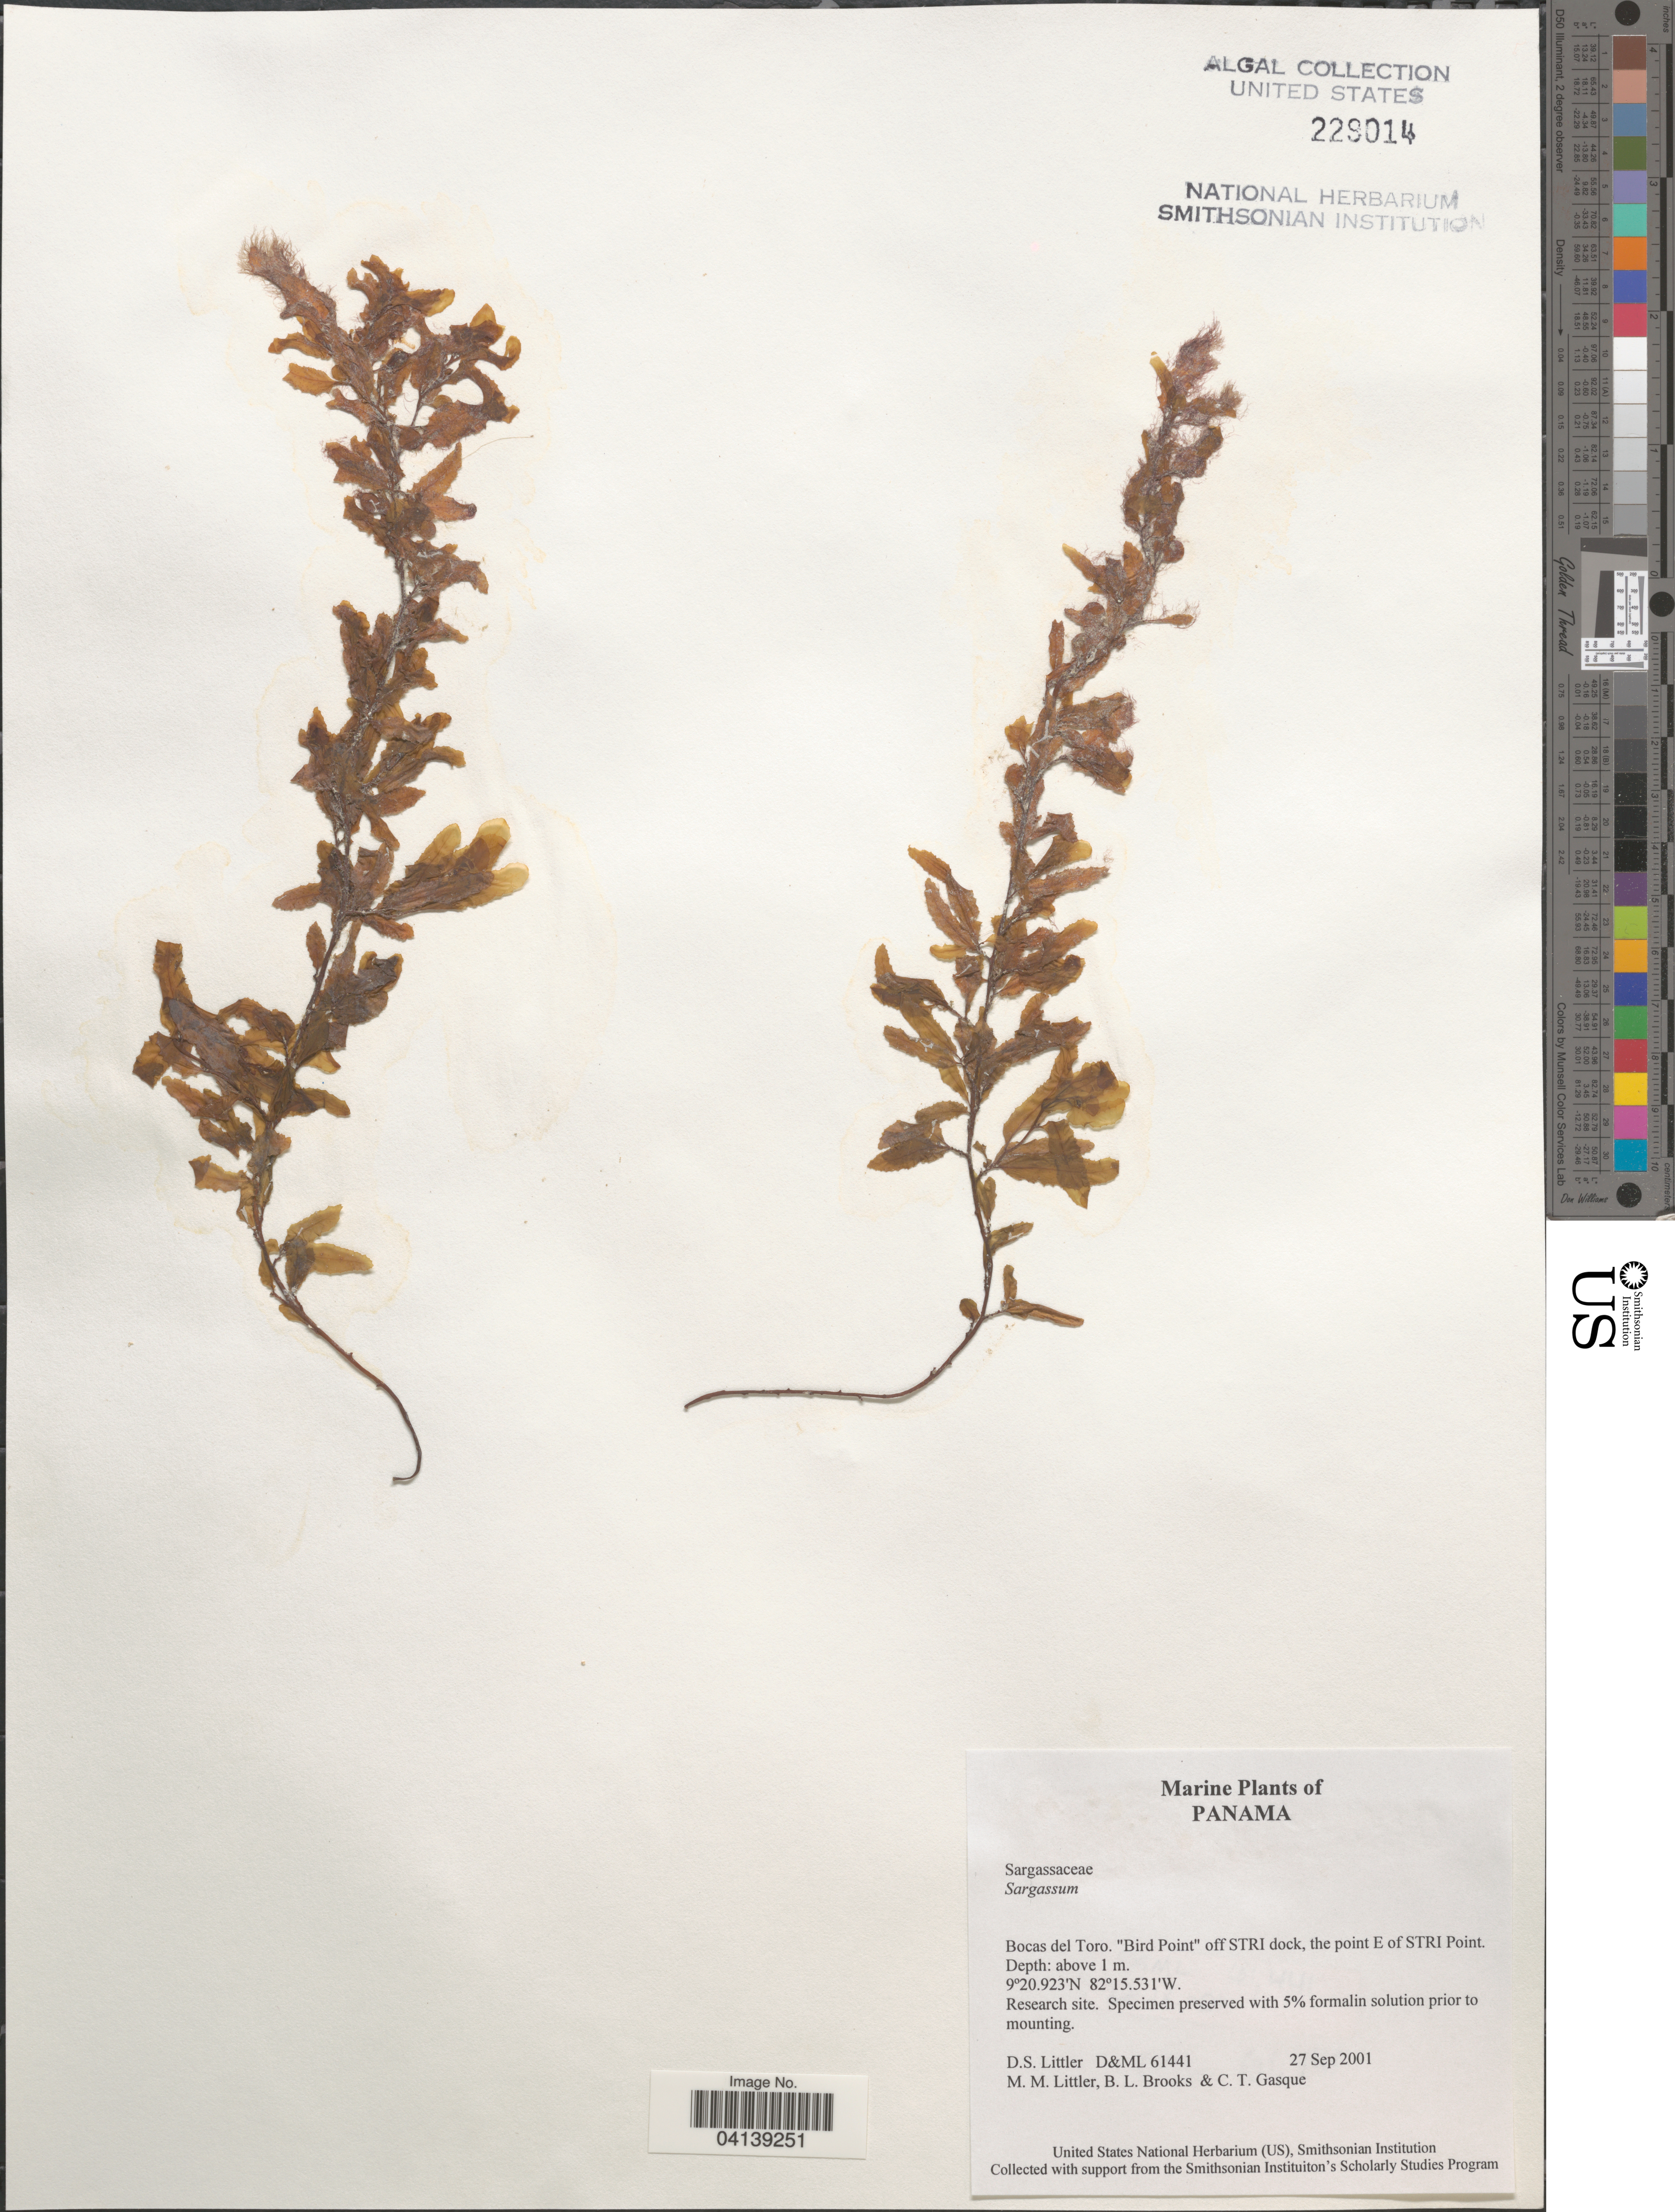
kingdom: Chromista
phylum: Ochrophyta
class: Phaeophyceae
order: Fucales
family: Sargassaceae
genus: Sargassum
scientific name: Sargassum sp.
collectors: D. S. Littler, B. Brooks & C. Gasque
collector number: D&ML61441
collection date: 2001-09-27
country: Panama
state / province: Bocas del Toro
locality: Bird Point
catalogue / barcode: US 229014